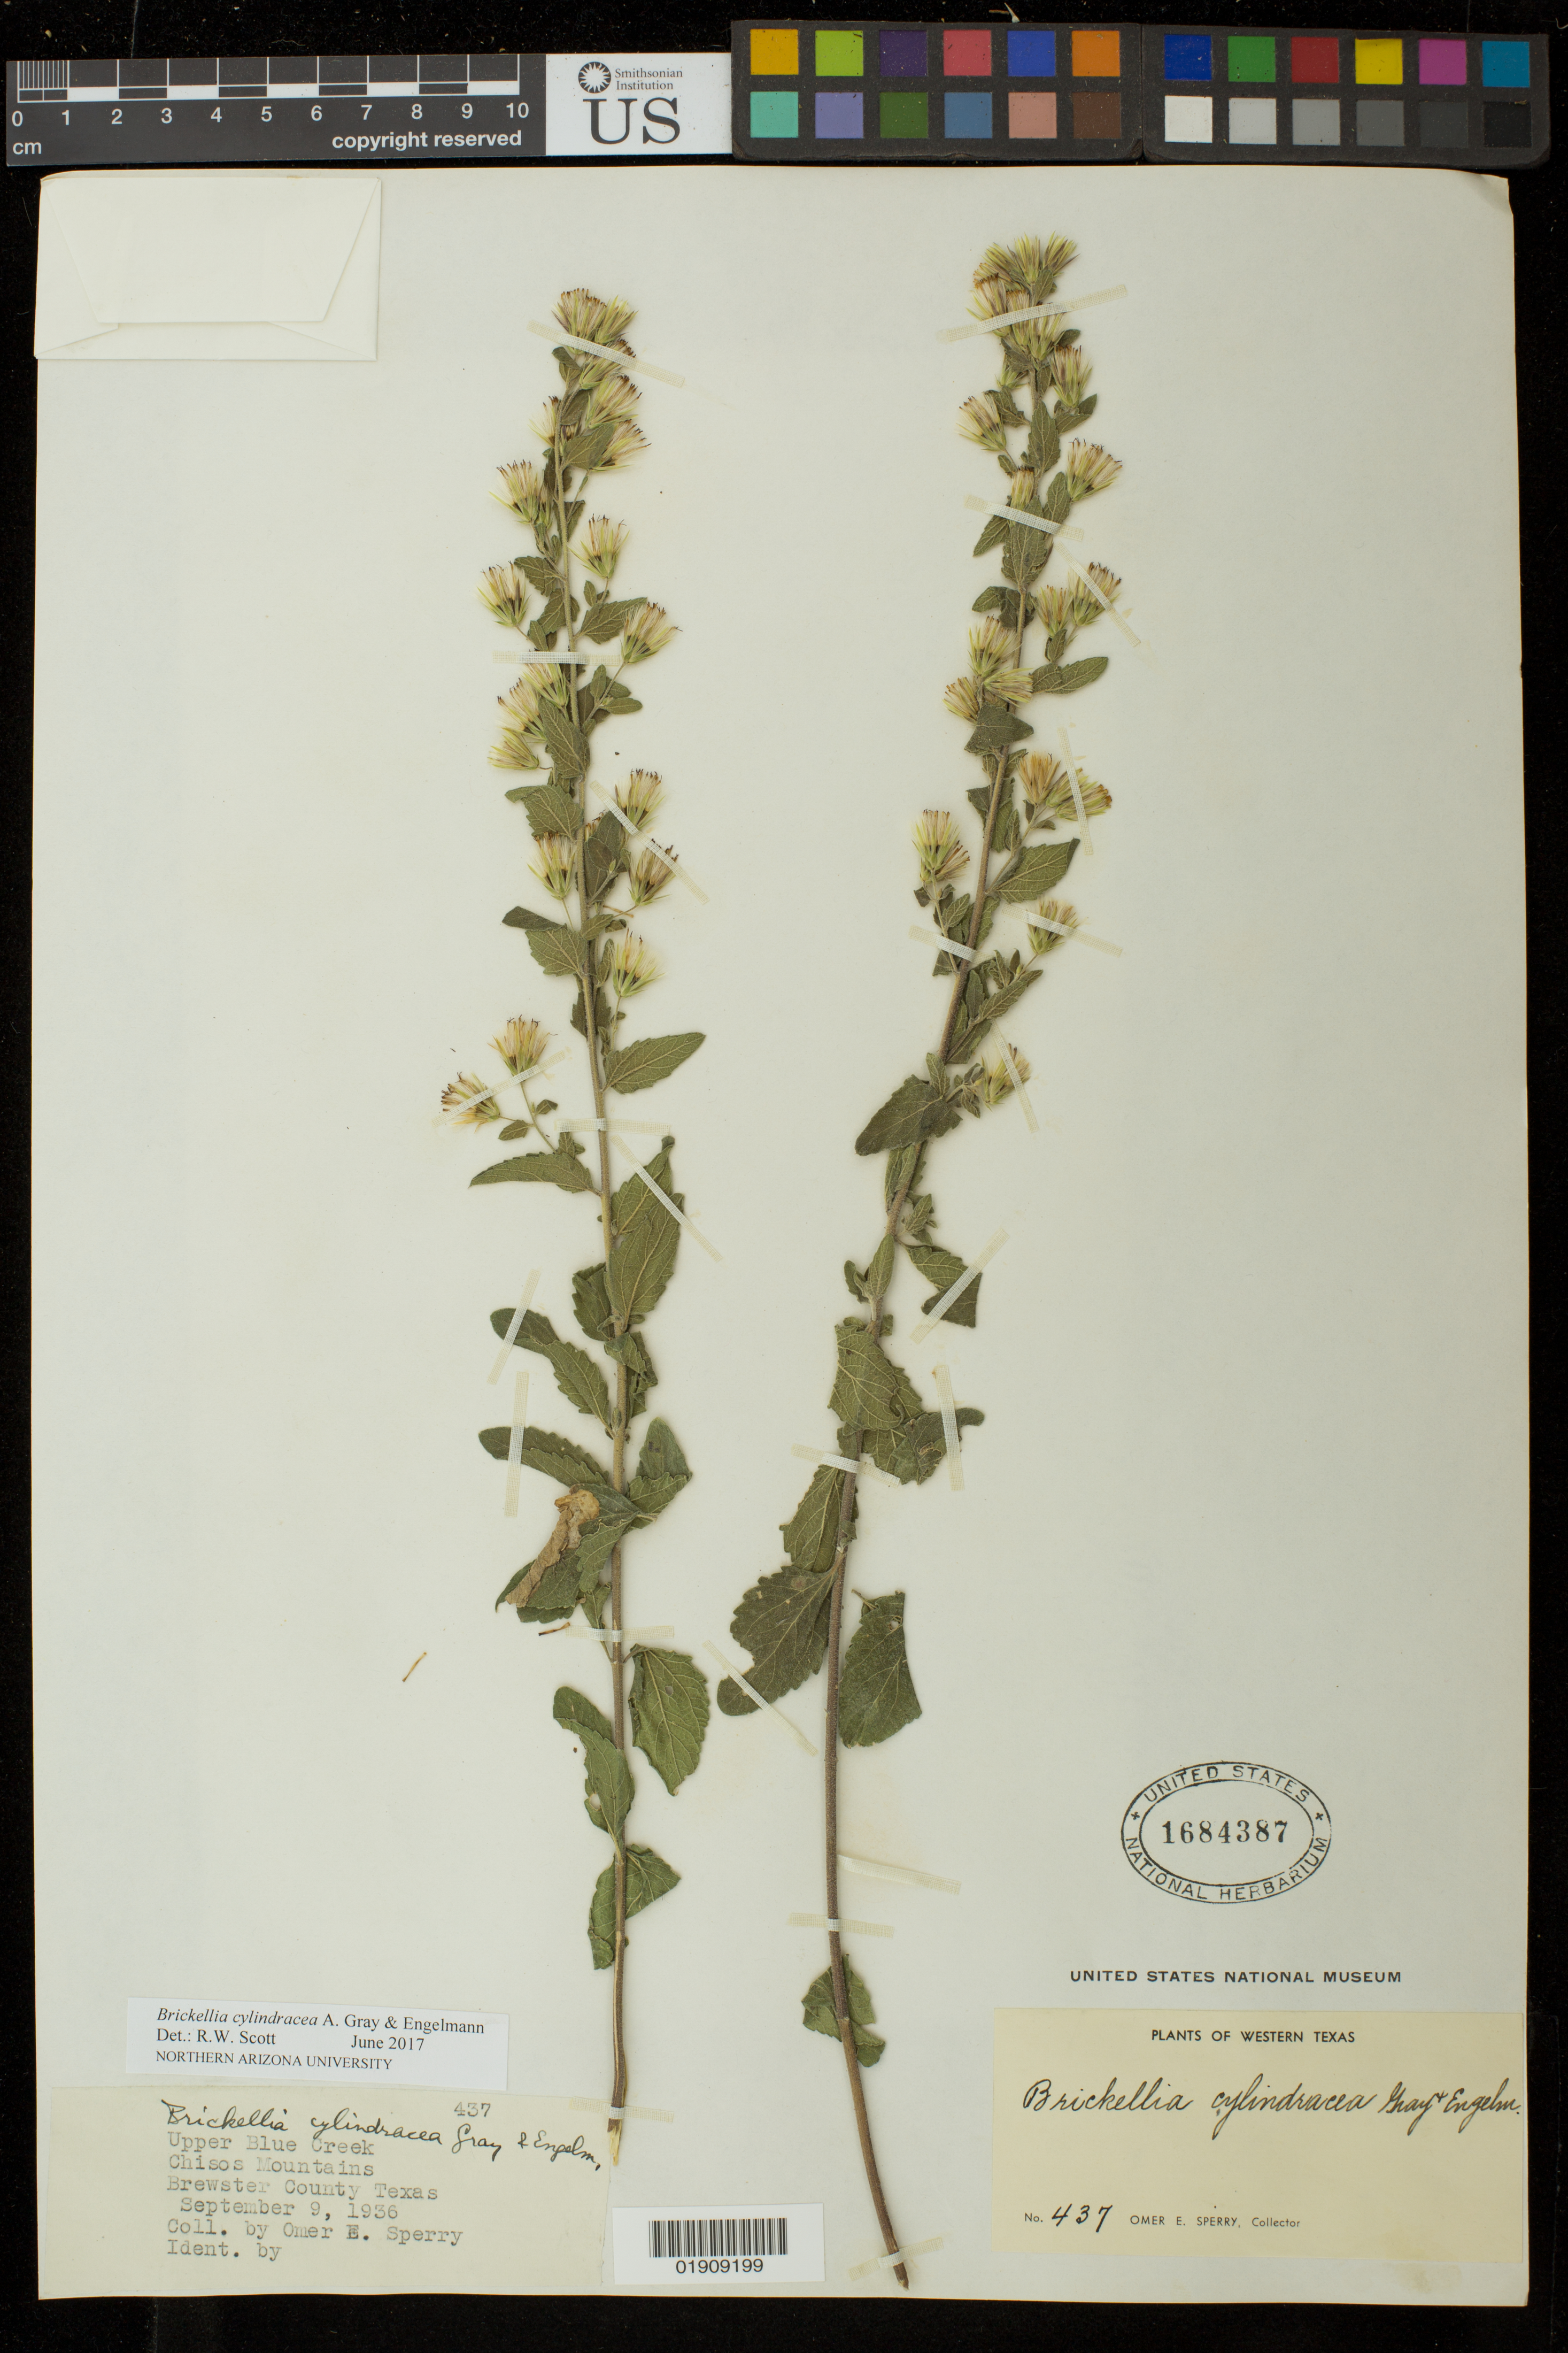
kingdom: Plantae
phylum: Tracheophyta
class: Magnoliopsida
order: Asterales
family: Asteraceae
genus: Brickellia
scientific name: Brickellia cylindracea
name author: A. Gray & Engelm. in A. Gray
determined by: Scott, R. W.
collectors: O. E. Sperry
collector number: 437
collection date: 1936-09-09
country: United States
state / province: Texas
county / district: Brewster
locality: Western Texas, Lower Blue Creek, Chisos Mountains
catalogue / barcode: US 1684387